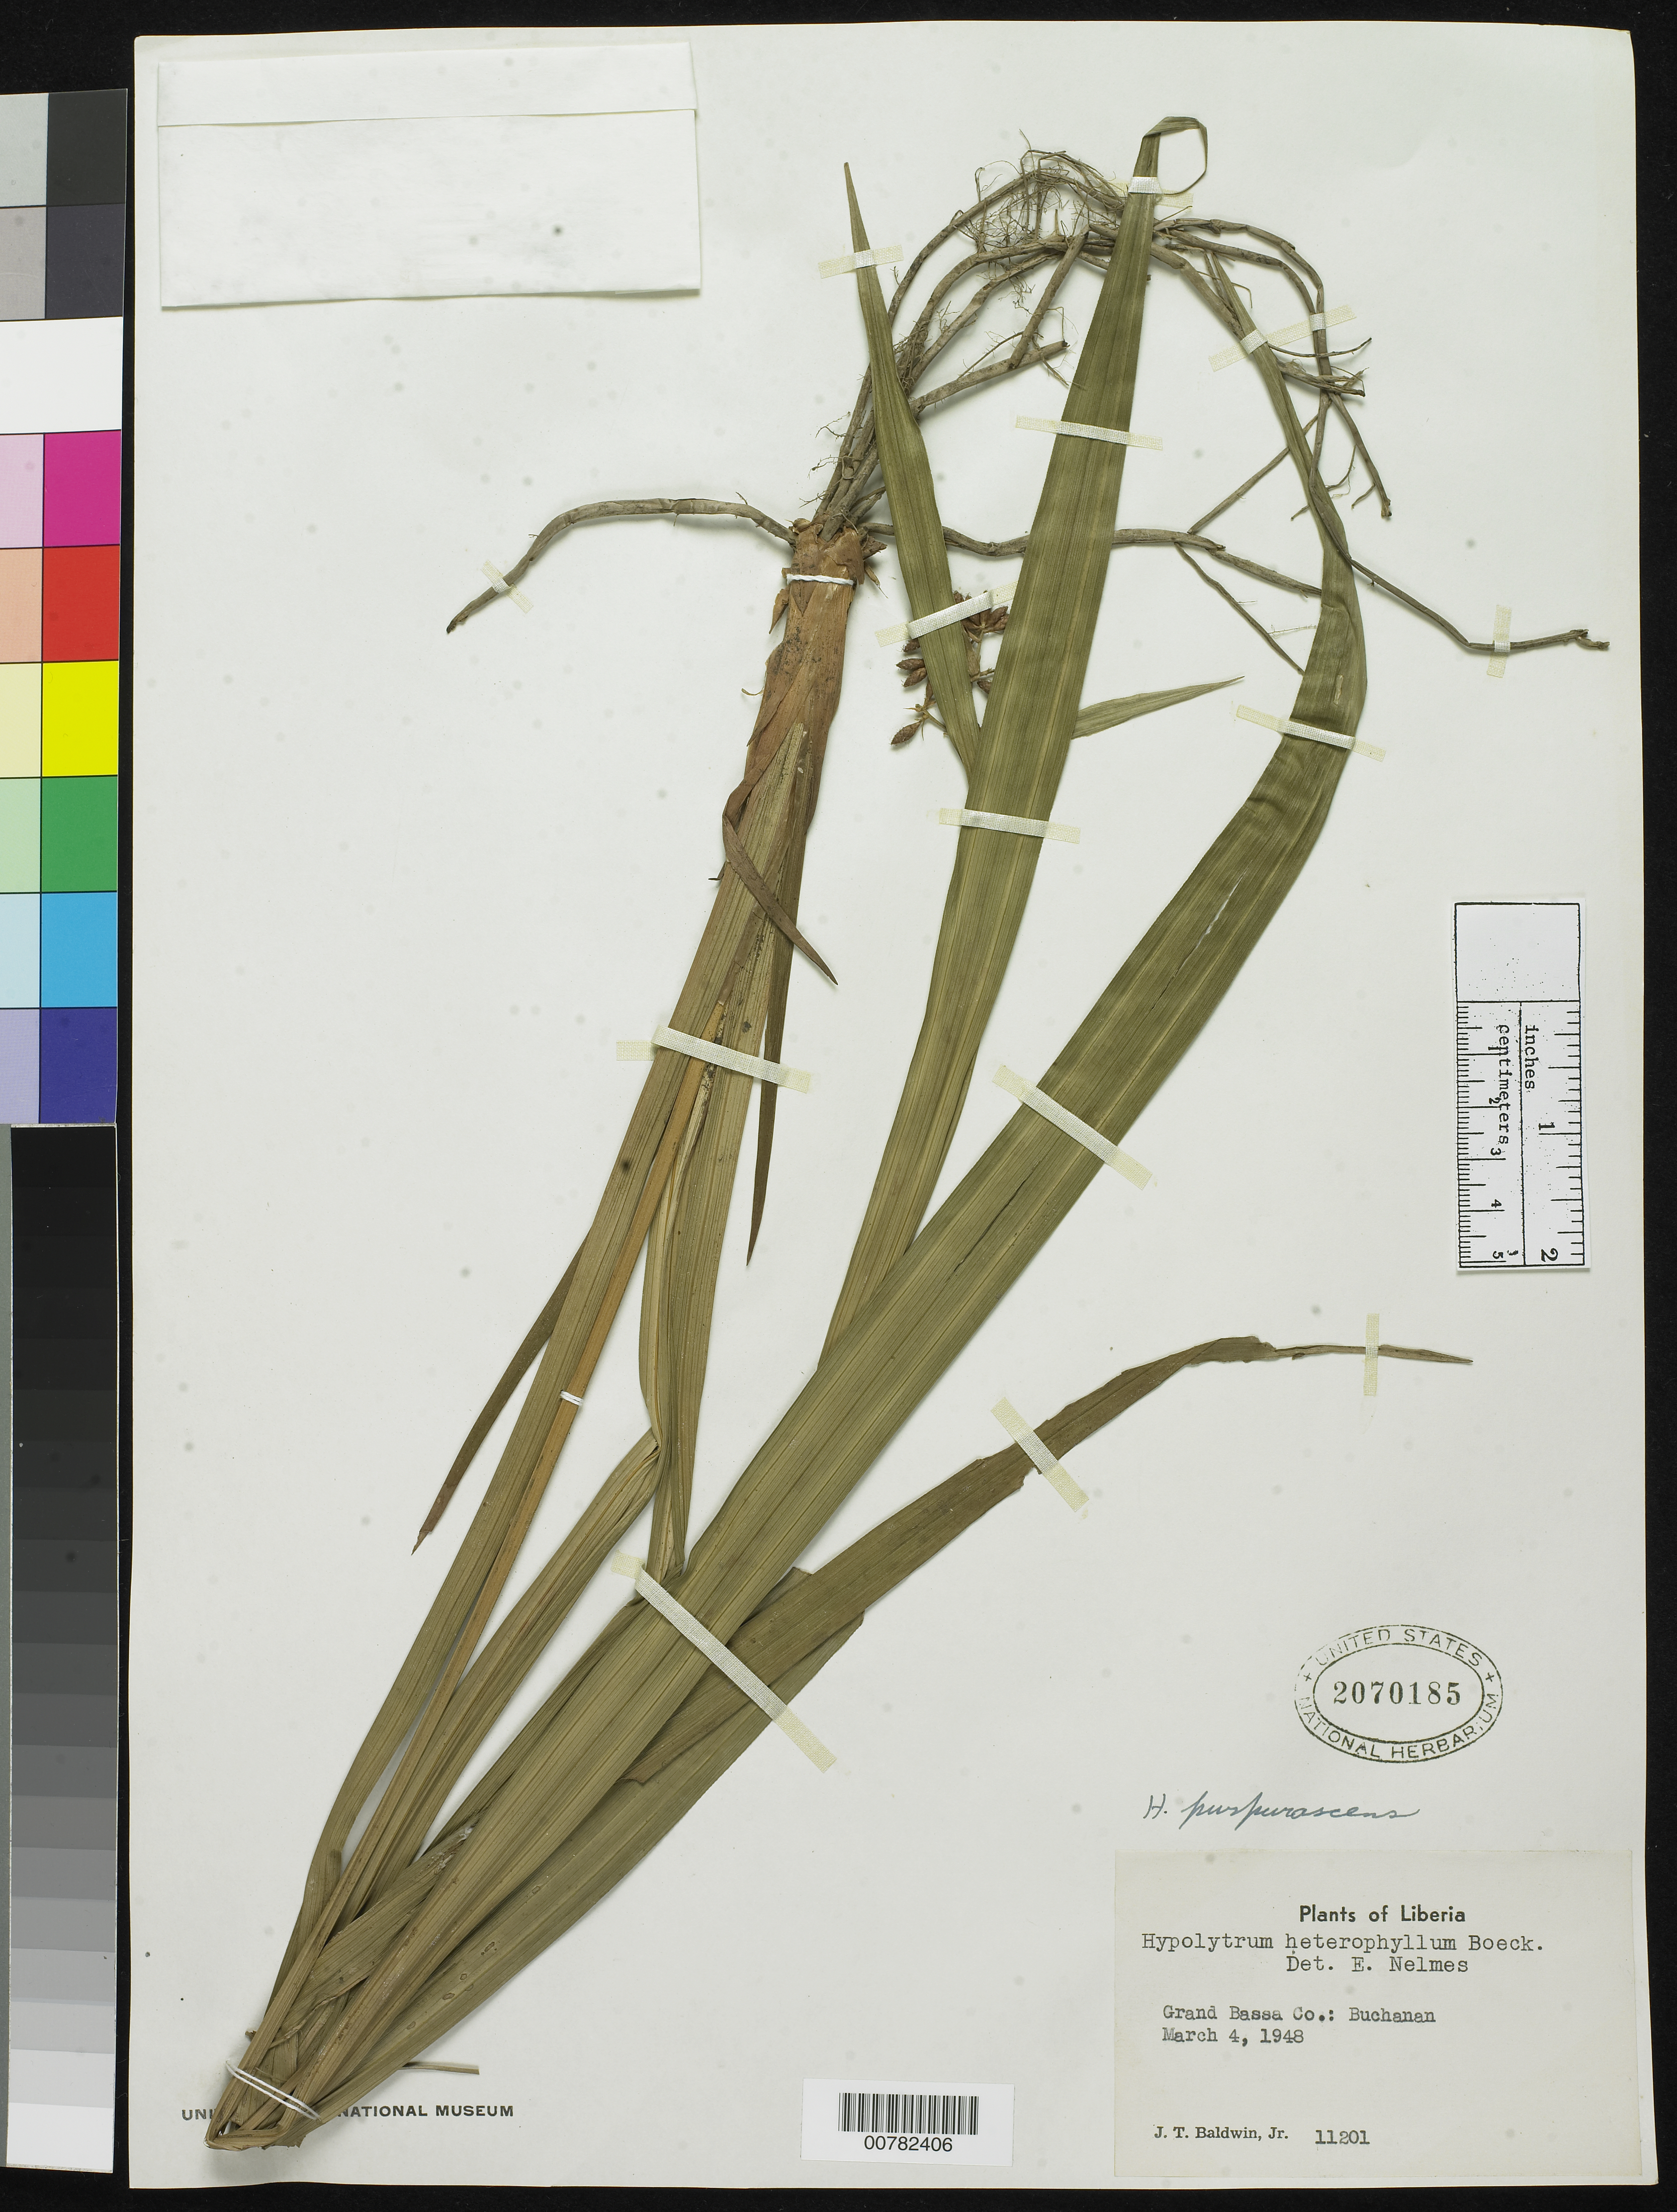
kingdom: Plantae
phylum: Tracheophyta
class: Liliopsida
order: Poales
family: Cyperaceae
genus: Hypolytrum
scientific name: Hypolytrum purpurascens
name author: Cherm.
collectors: J. T. Baldwin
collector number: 11201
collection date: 1948-03-04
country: Liberia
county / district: Grand Bassa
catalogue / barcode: US 2070185